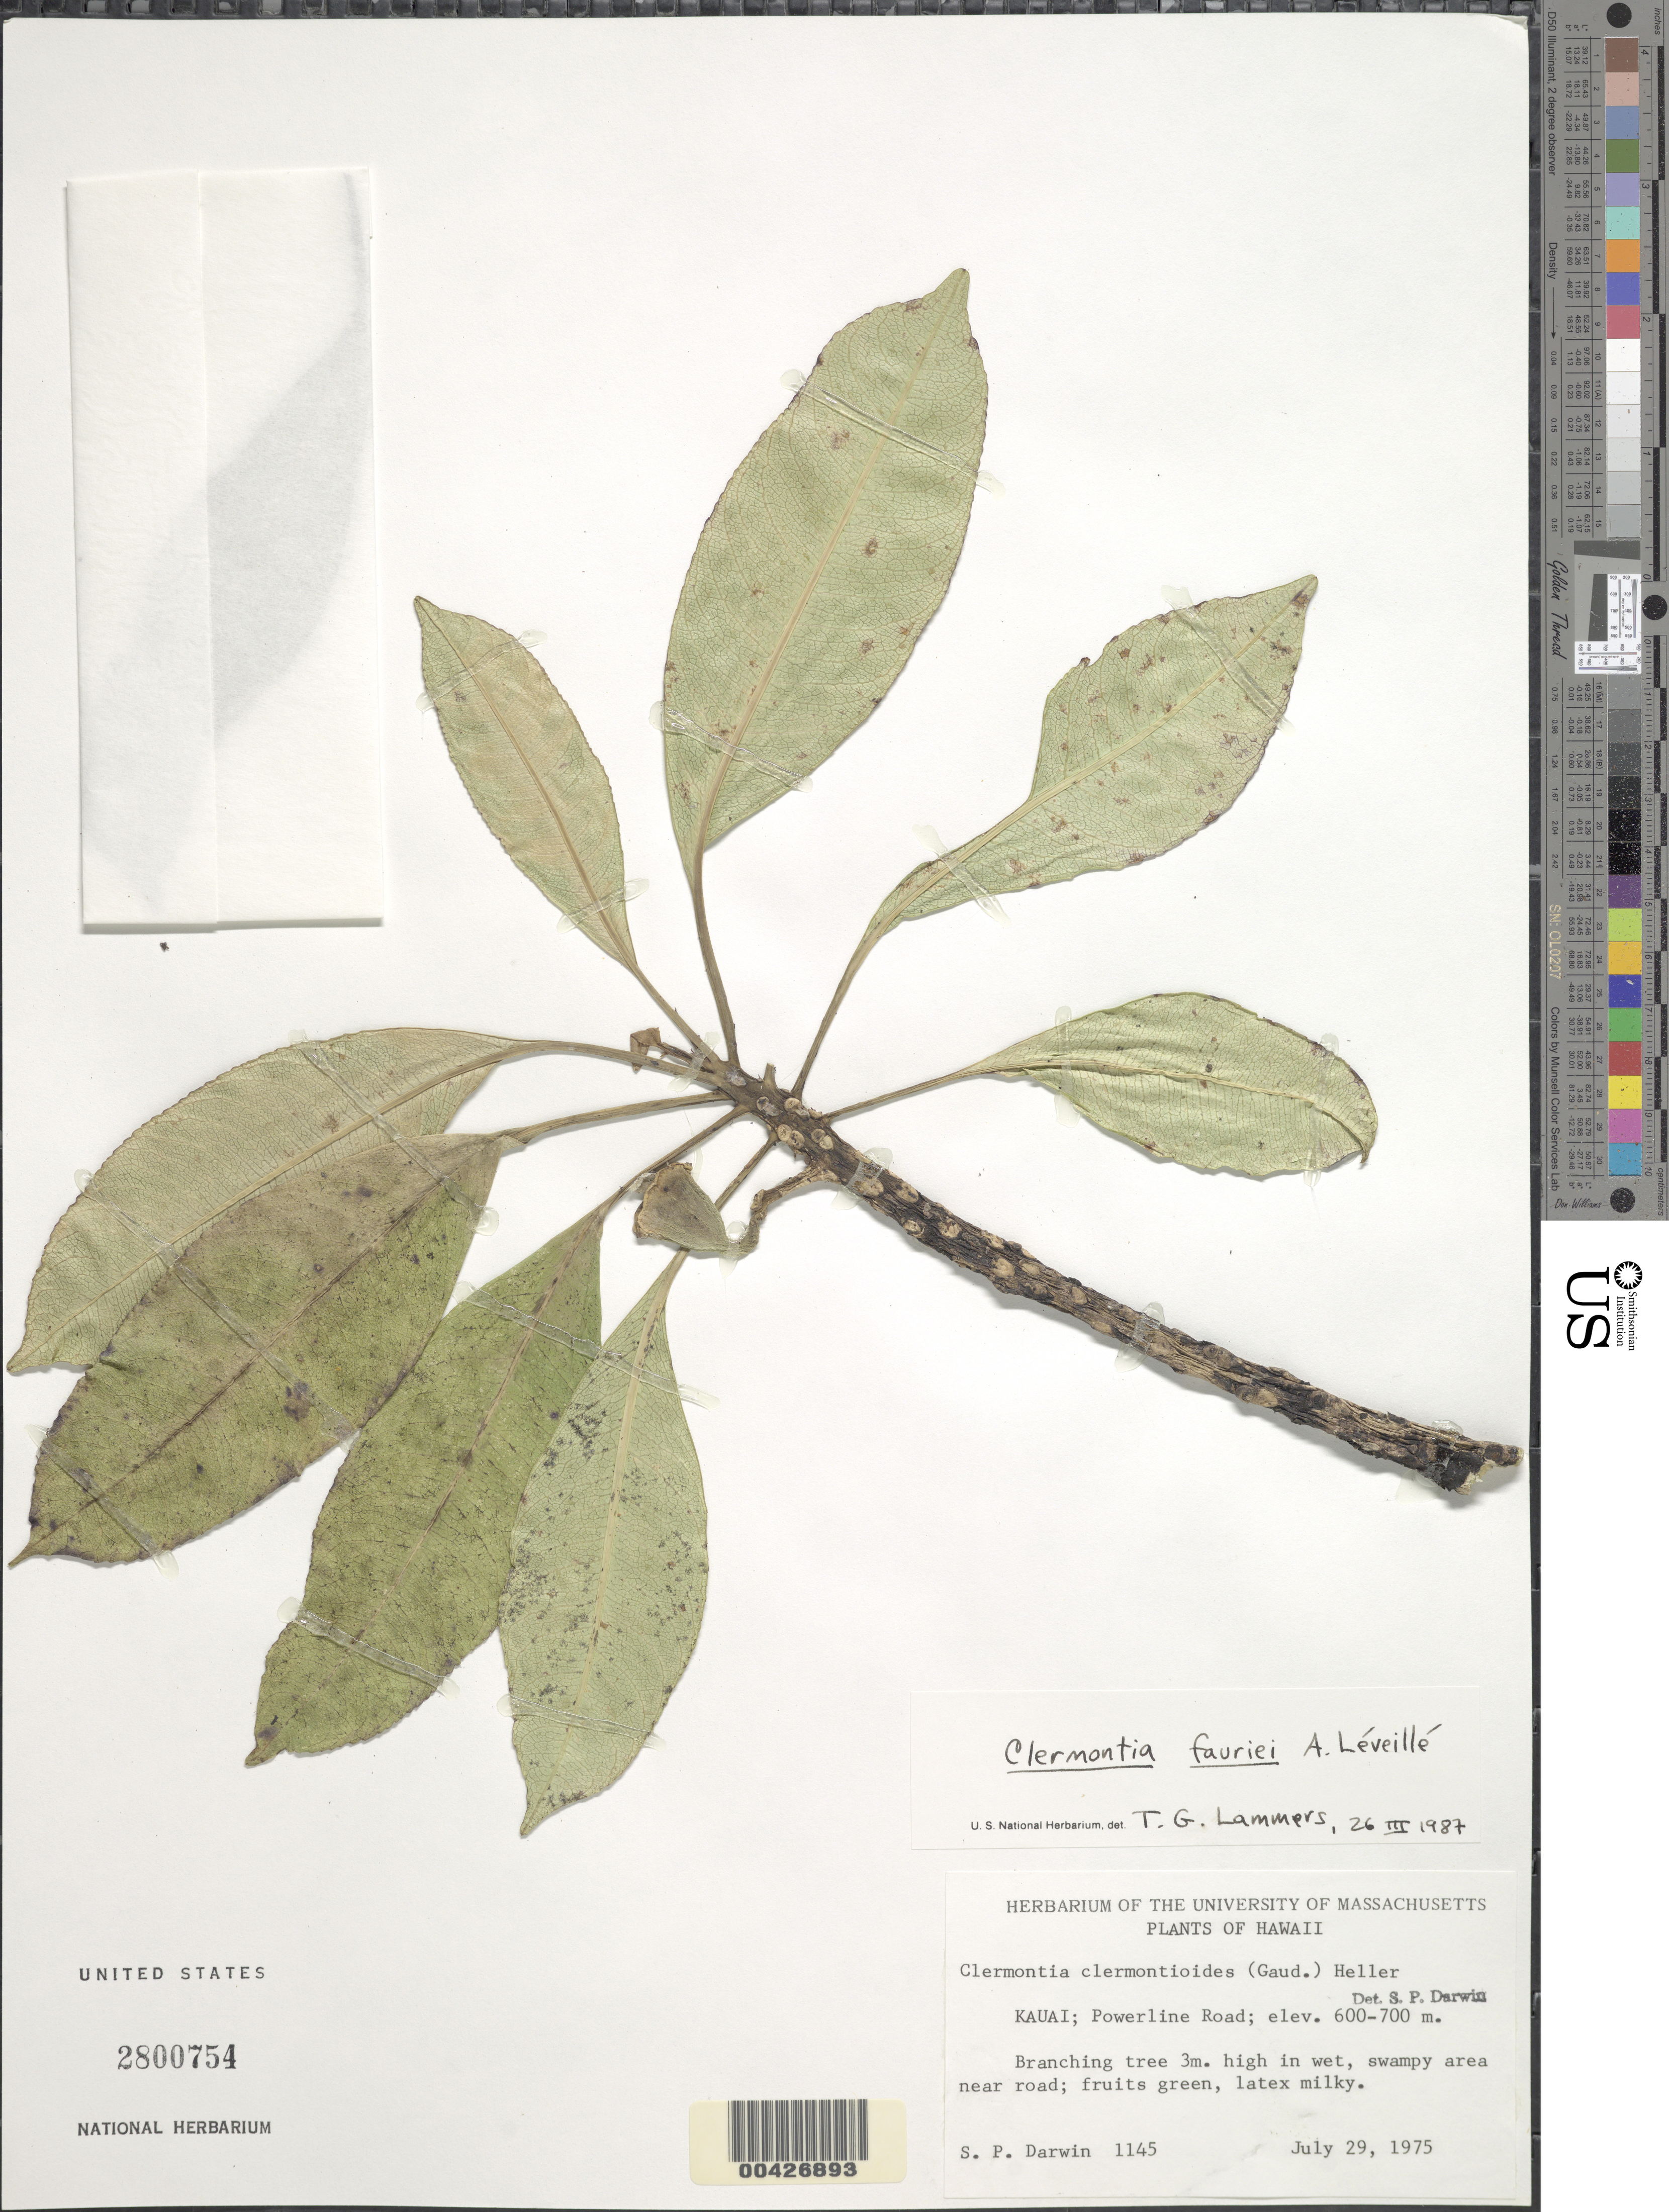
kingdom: Plantae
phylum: Tracheophyta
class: Magnoliopsida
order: Asterales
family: Campanulaceae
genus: Clermontia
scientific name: Clermontia fauriei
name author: H. Lév.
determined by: Lammers, T. G.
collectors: S. P. Darwin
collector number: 1145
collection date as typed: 29 Jul 1975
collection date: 1975-07-29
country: United States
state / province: Hawaii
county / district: Kauai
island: Kaua'i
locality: Powerline Road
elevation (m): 600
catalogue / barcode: US 2800754